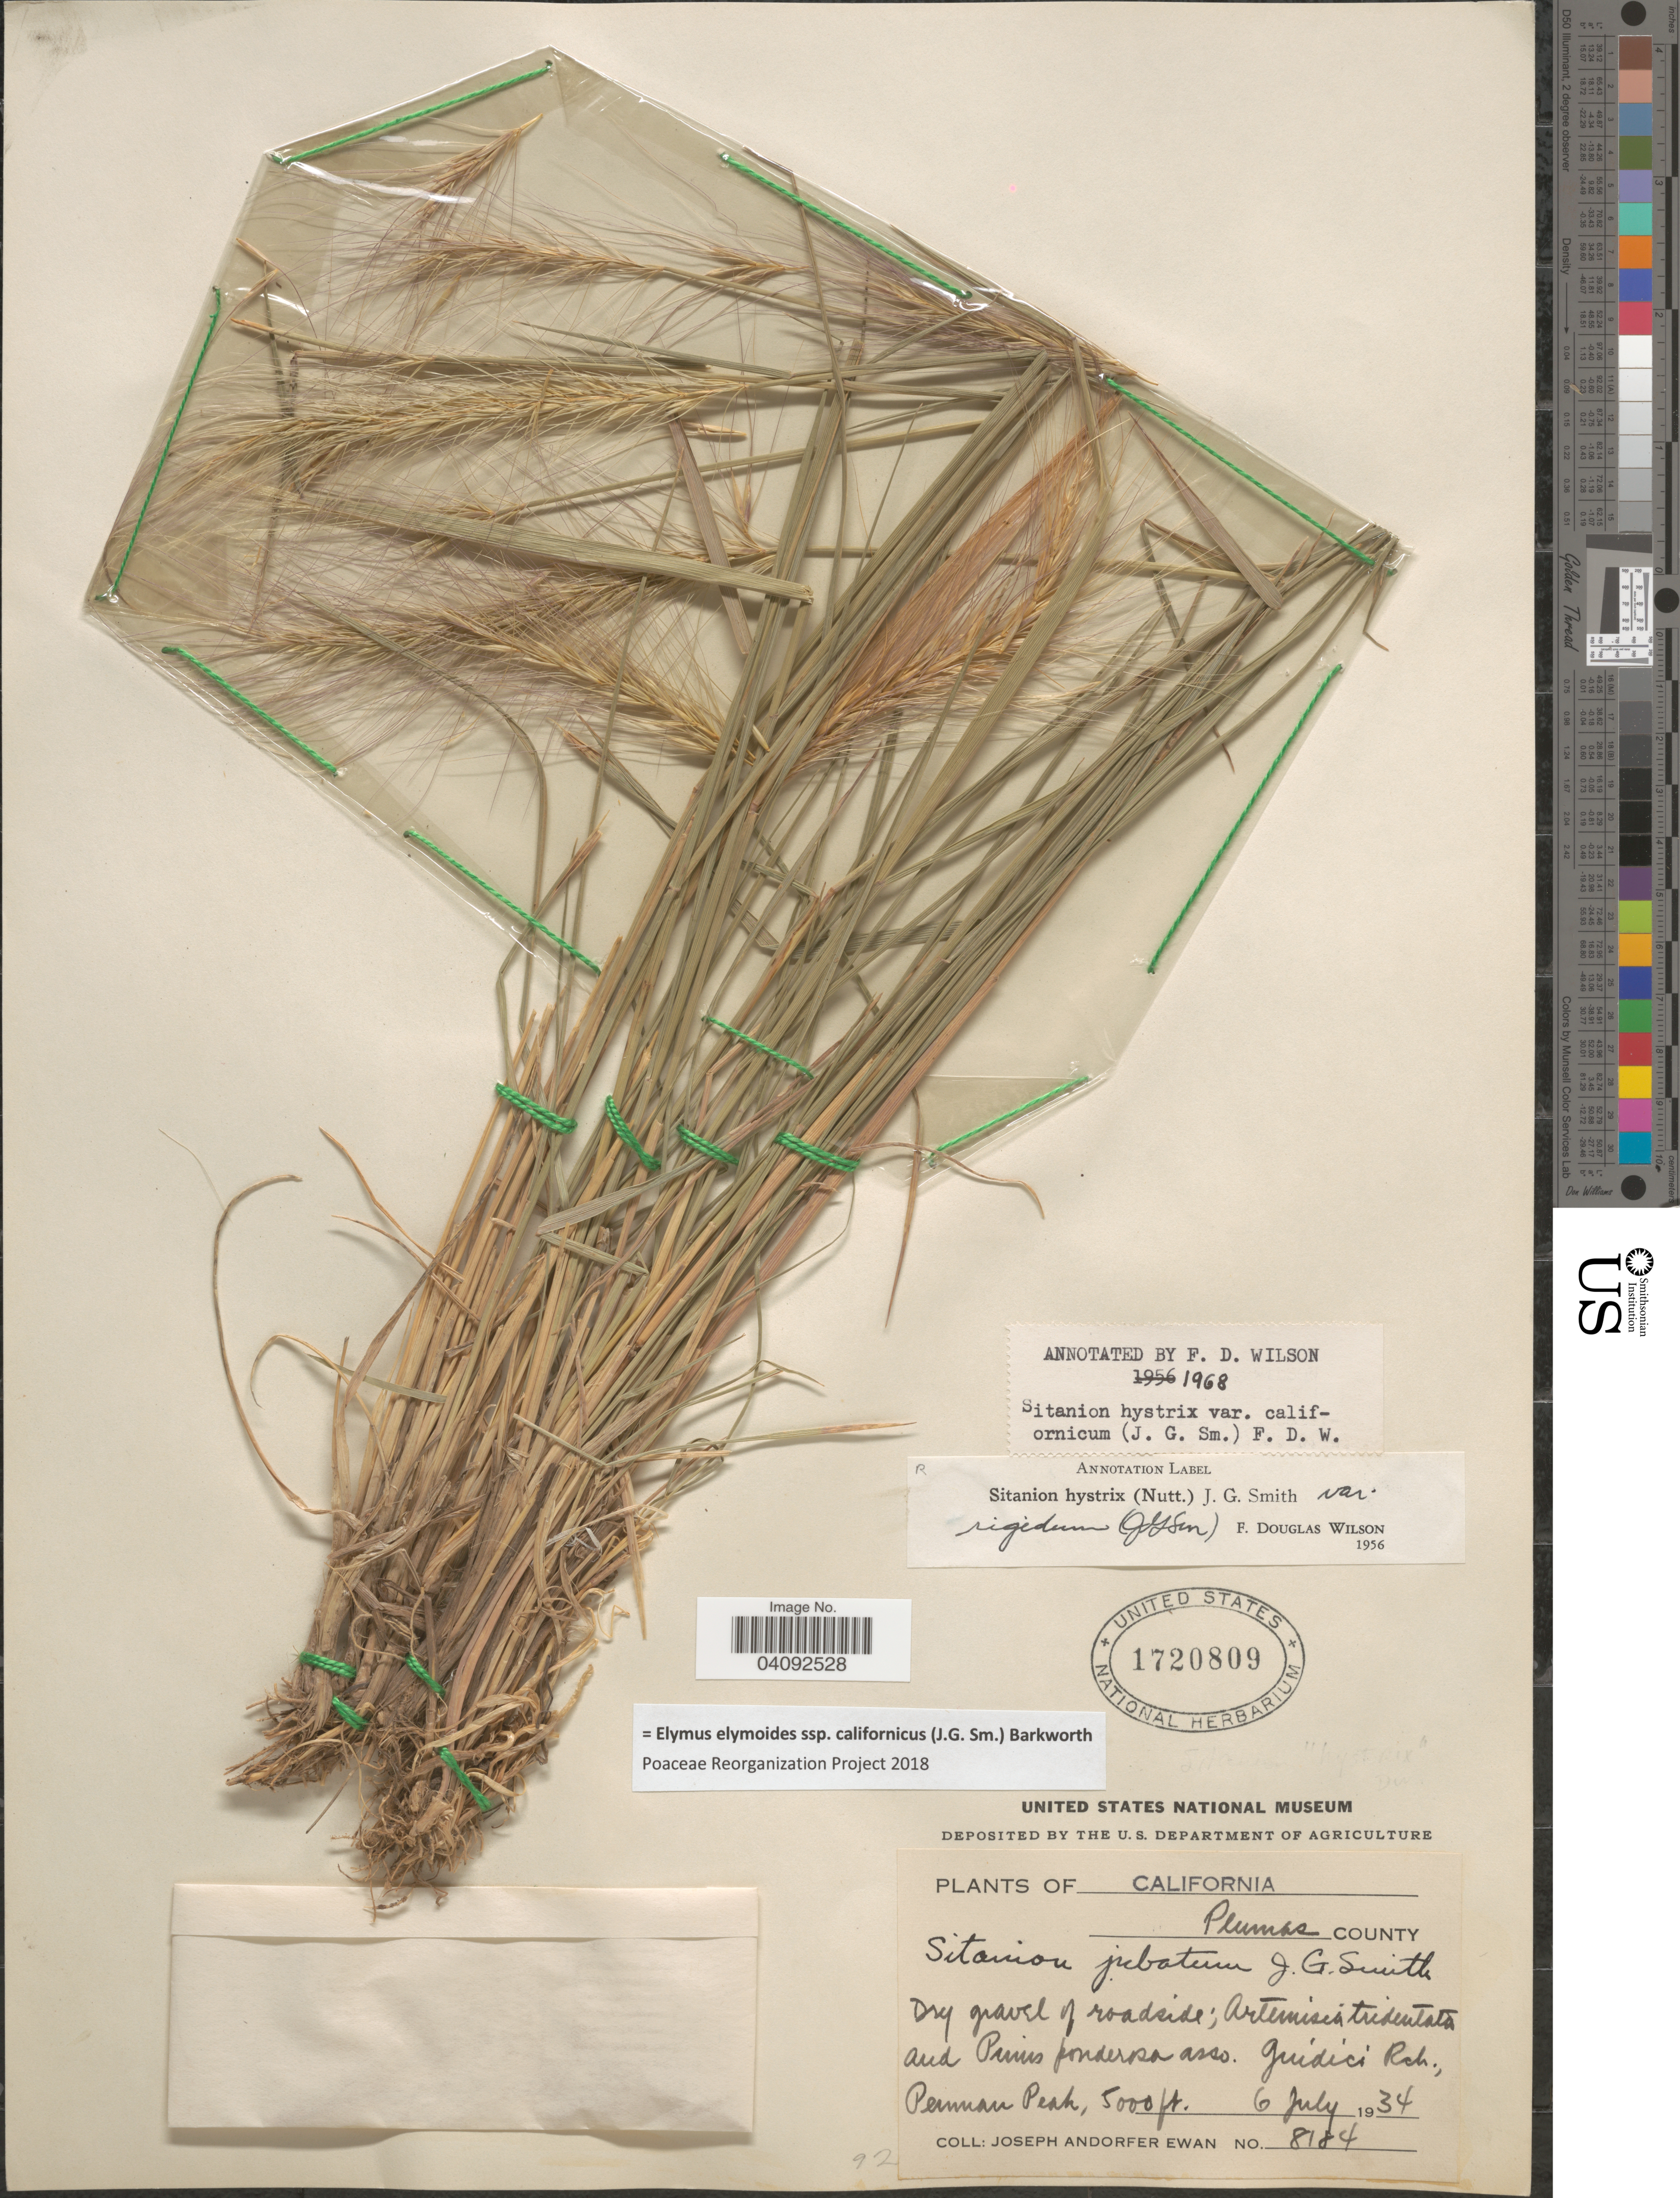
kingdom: Plantae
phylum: Tracheophyta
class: Liliopsida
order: Poales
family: Poaceae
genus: Elymus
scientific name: Elymus elymoides subsp. hordeoides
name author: (Suksd.) Barkworth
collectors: J. A. Ewan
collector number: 8184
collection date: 1934-07-06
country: United States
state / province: California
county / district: Plumas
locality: Plumas County. Guidici Rch., Peranan Peak.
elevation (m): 1524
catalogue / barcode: US 1720809